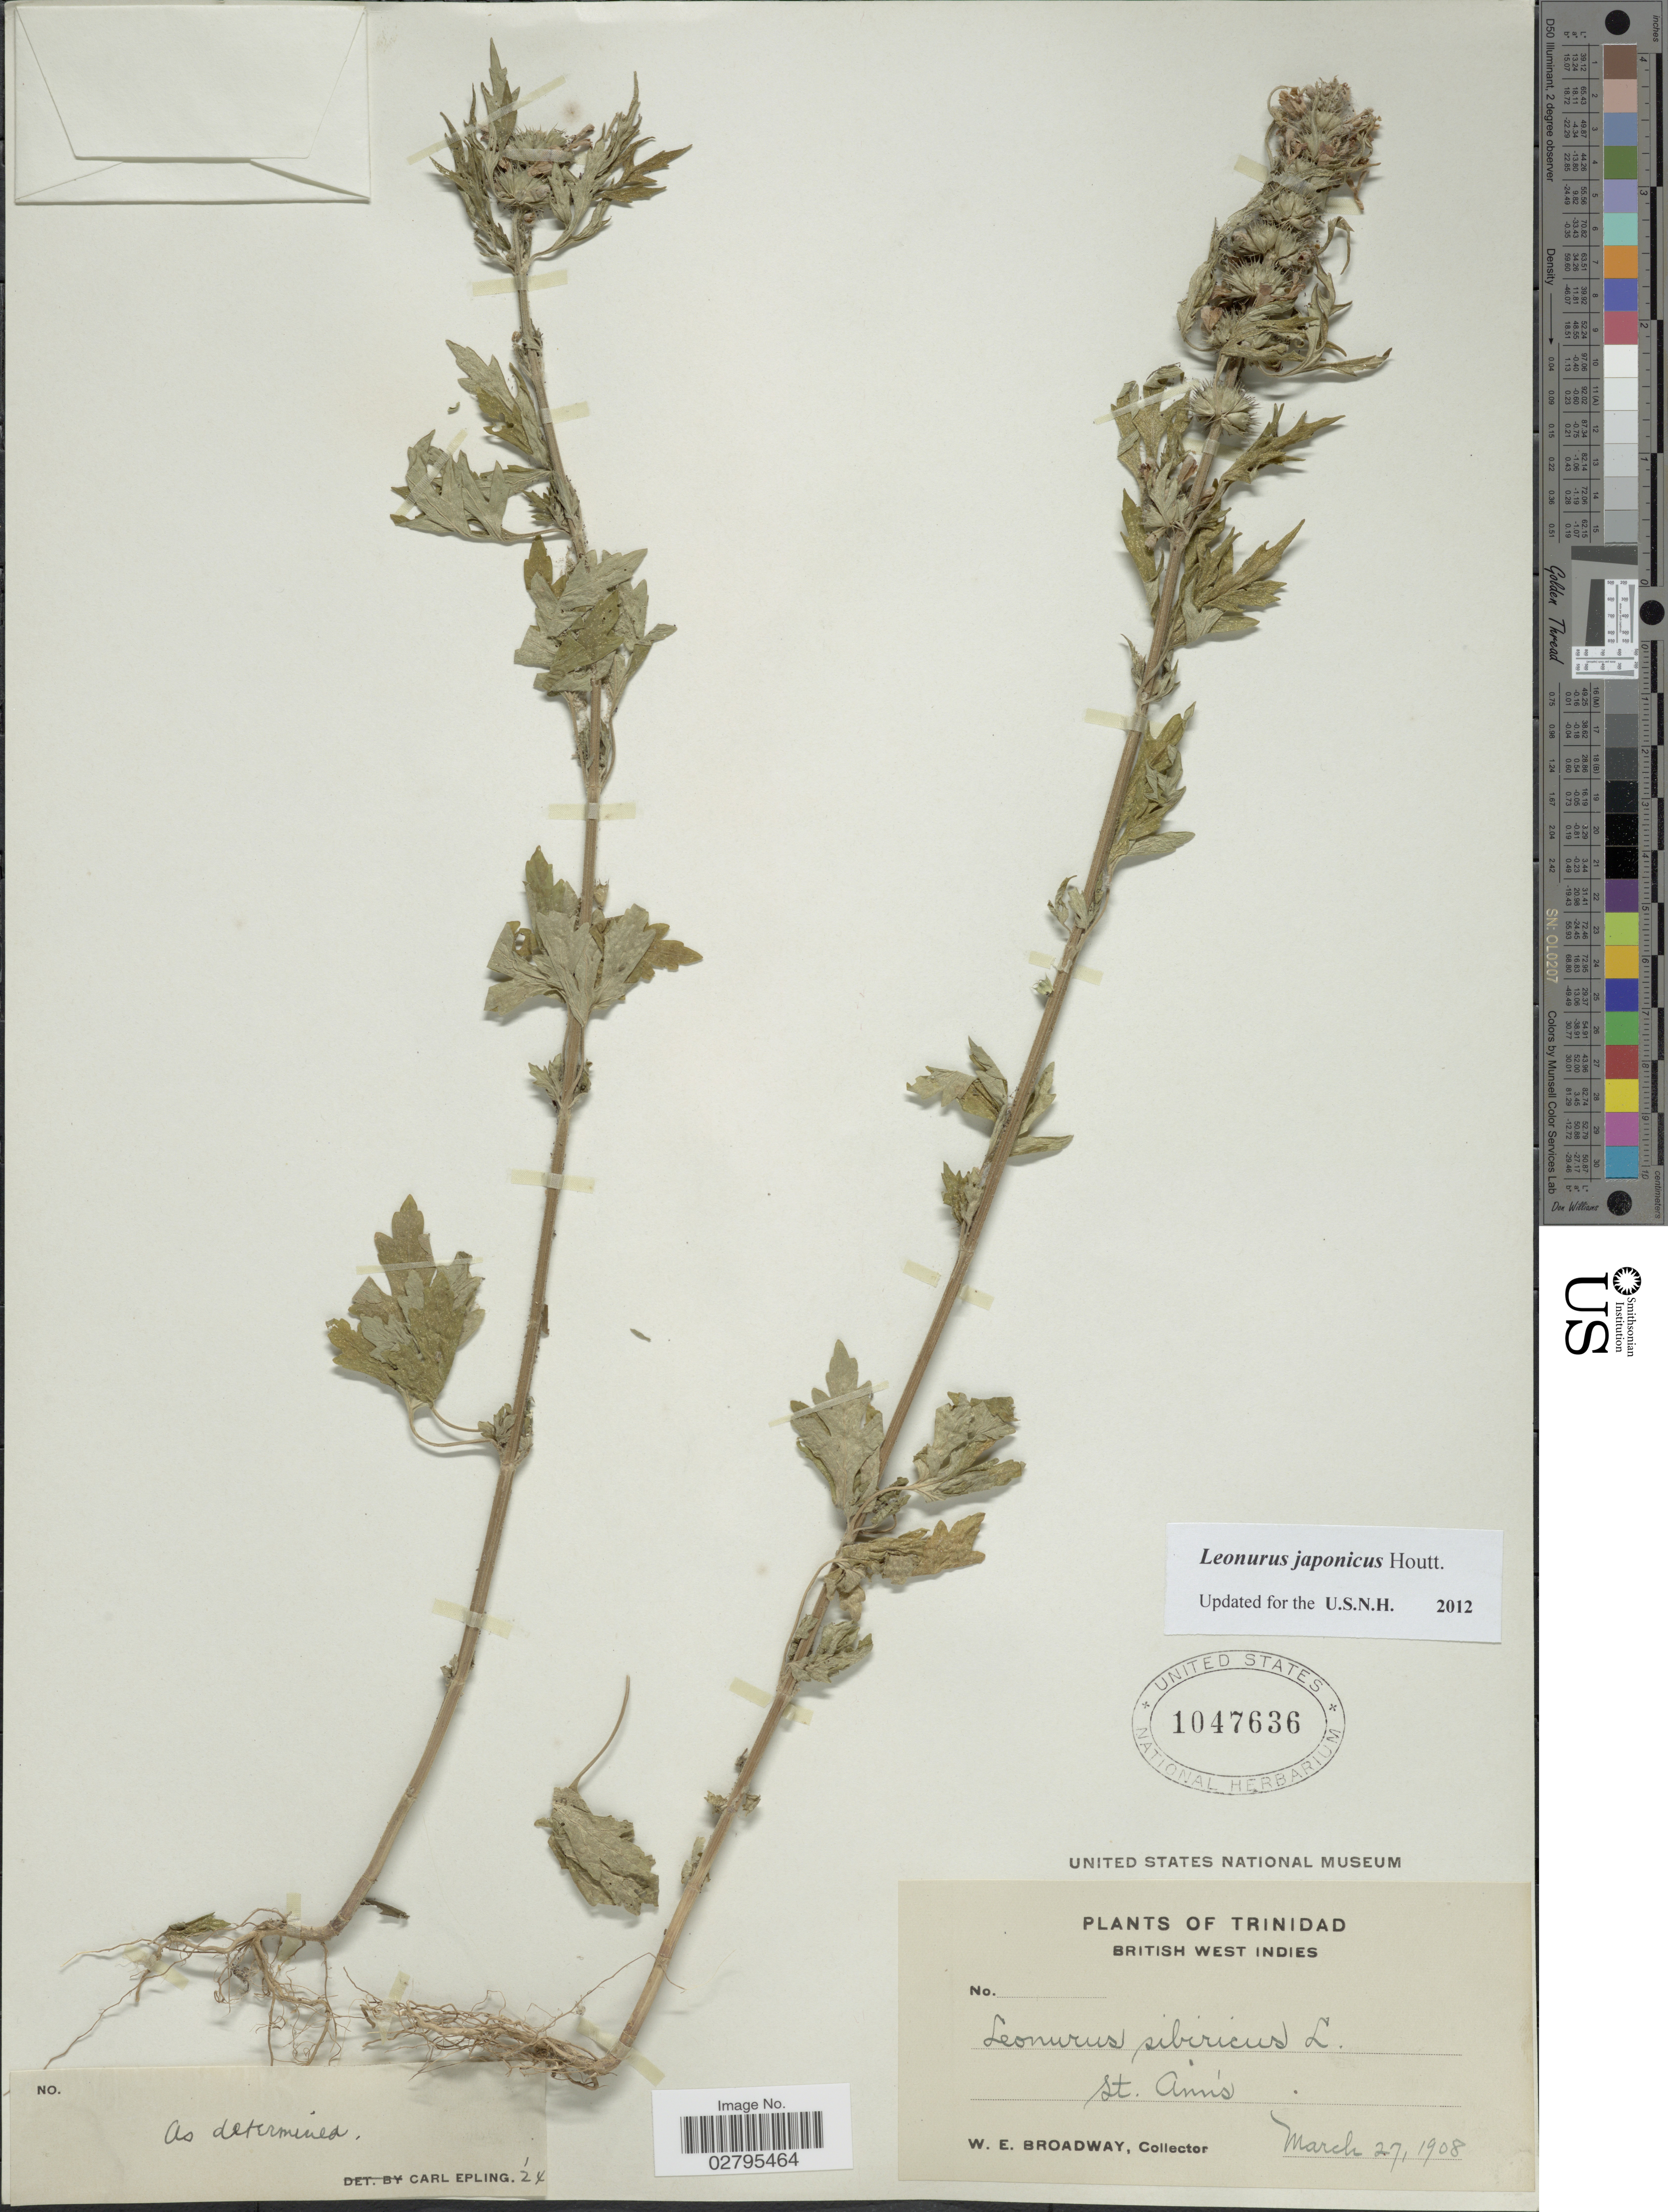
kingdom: Plantae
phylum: Tracheophyta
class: Magnoliopsida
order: Lamiales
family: Lamiaceae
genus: Leonurus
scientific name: Leonurus japonicus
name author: Houtt.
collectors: W. E. Broadway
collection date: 1908-03-27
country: Trinidad and Tobago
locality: Trinidad, British West Indies, St. Ann's.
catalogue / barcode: US 1047636